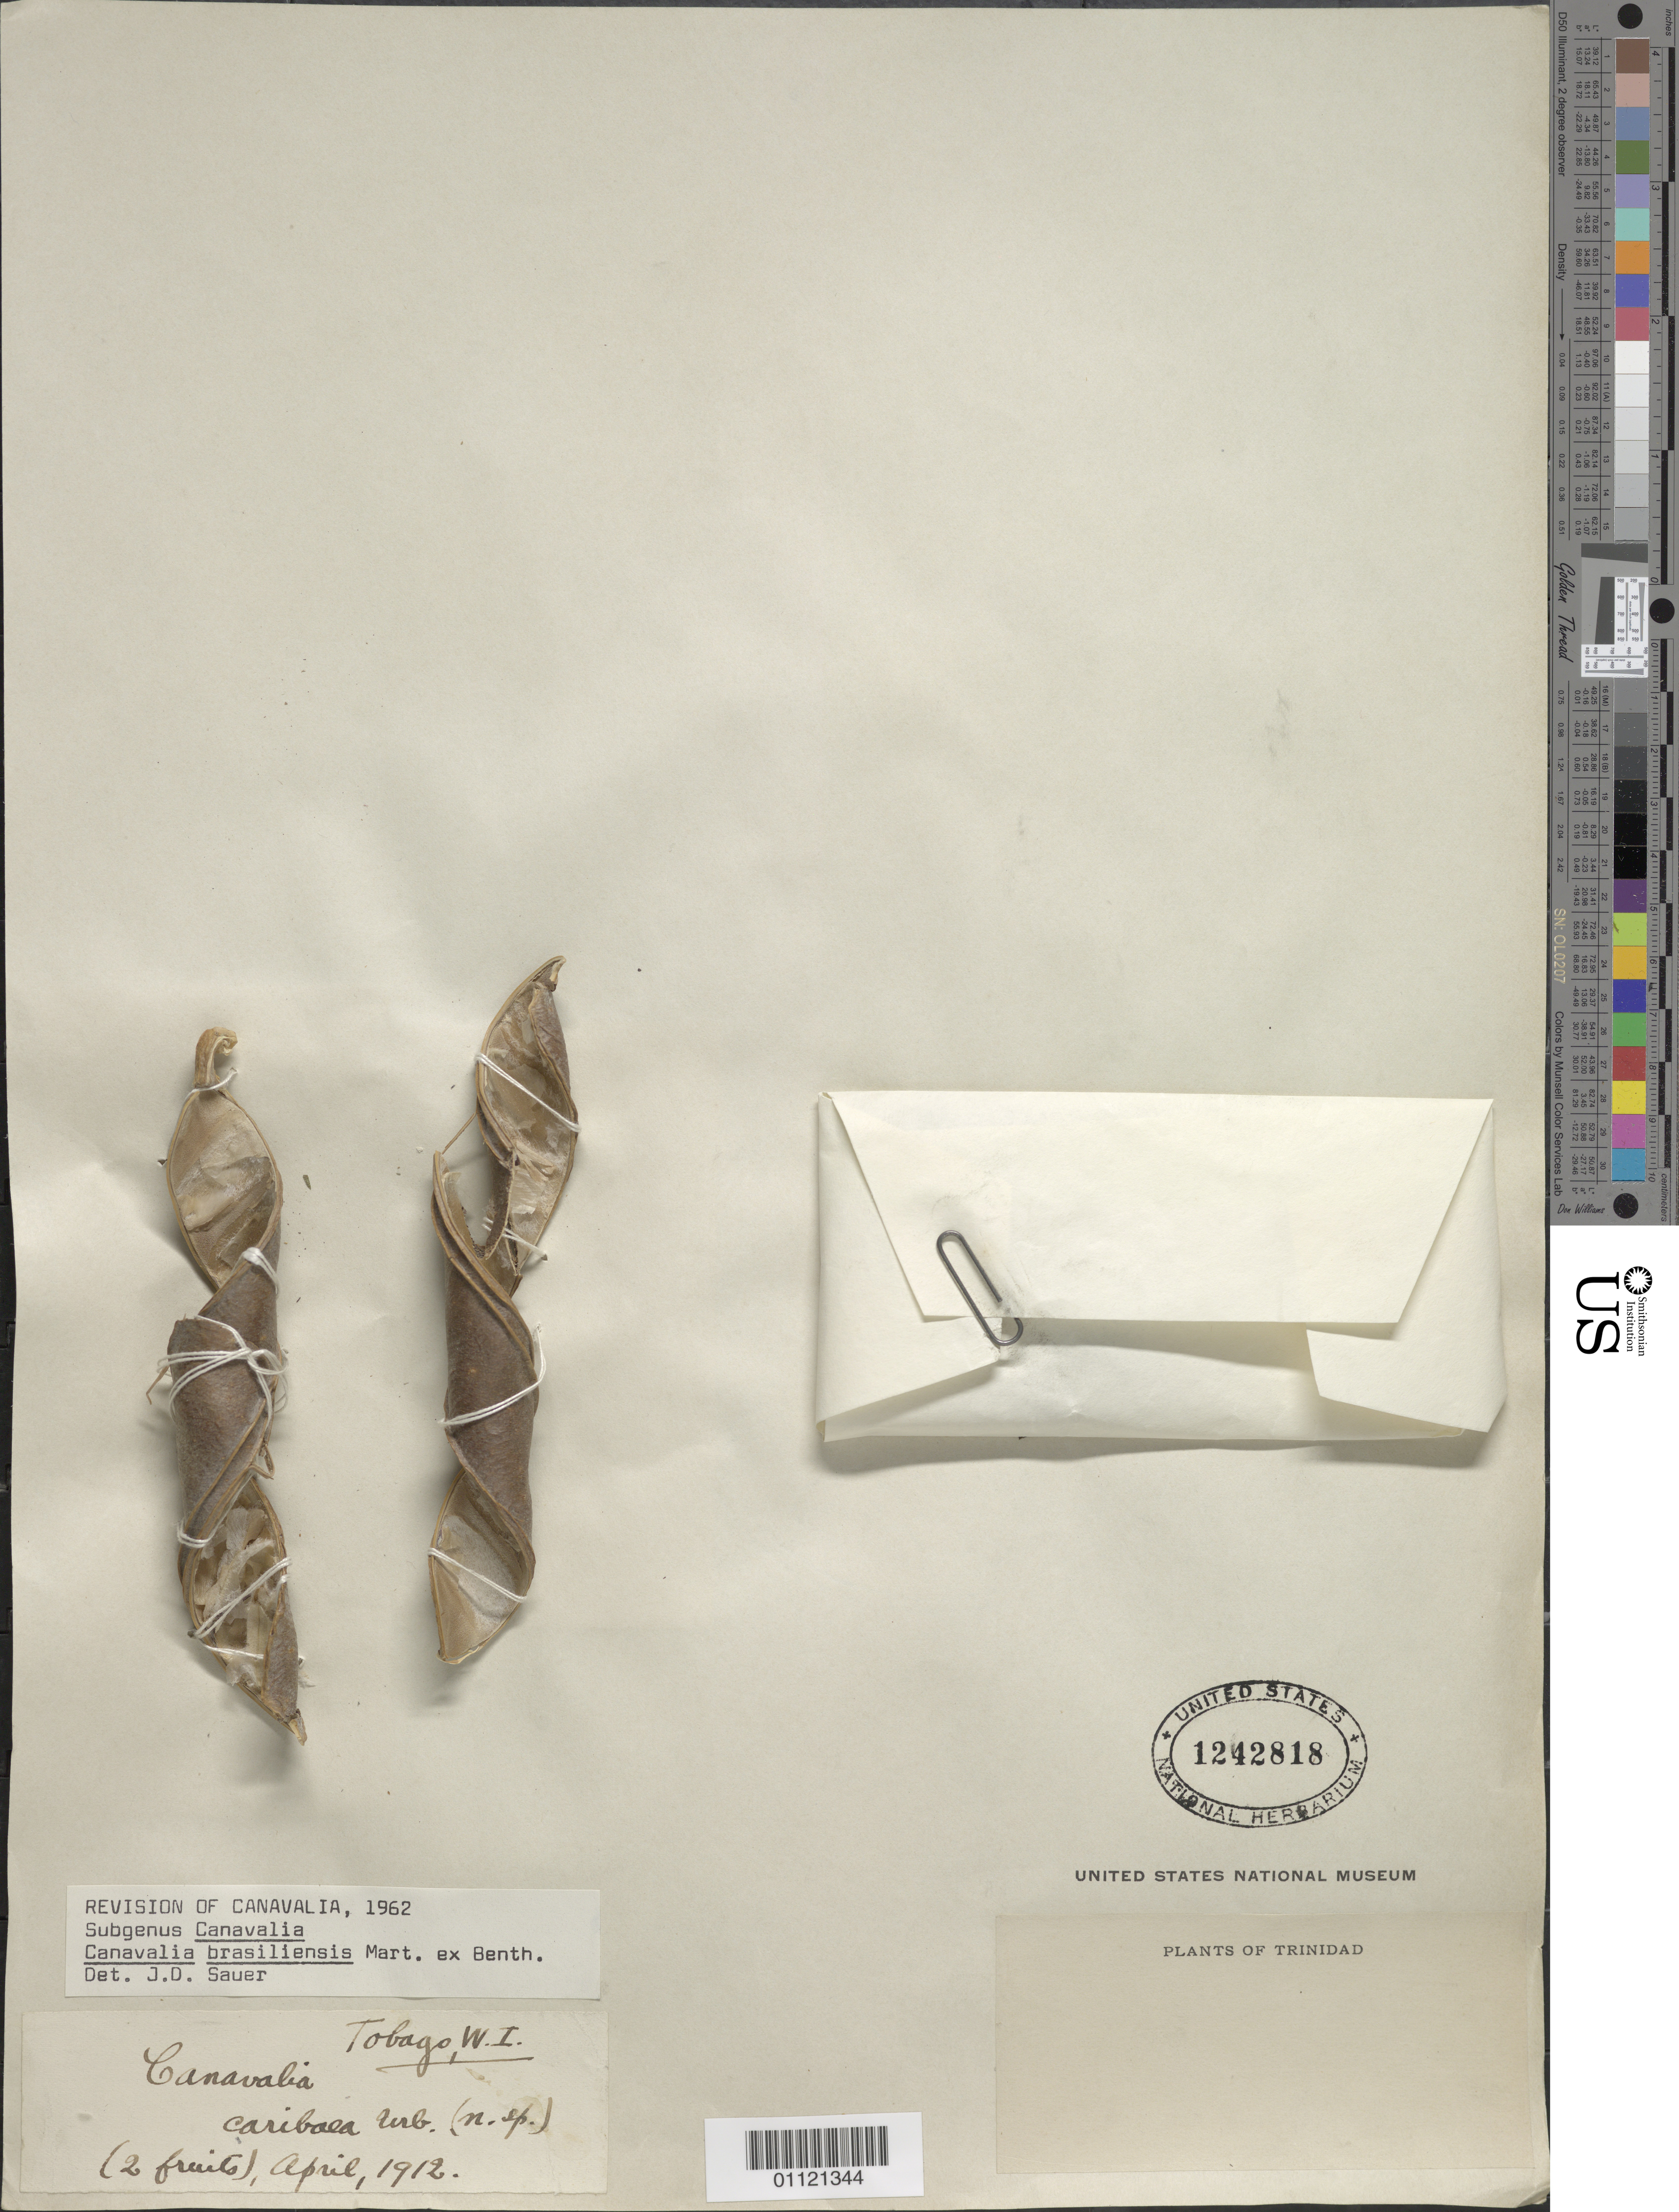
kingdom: Plantae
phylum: Tracheophyta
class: Magnoliopsida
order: Fabales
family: Fabaceae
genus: Canavalia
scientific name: Canavalia brasiliensis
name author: Mart. ex Benth.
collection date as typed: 01 Apr 1912 to 30 Apr 1912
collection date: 1912-04-01/1912-04-30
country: Trinidad and Tobago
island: Tobago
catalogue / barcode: US 1242818